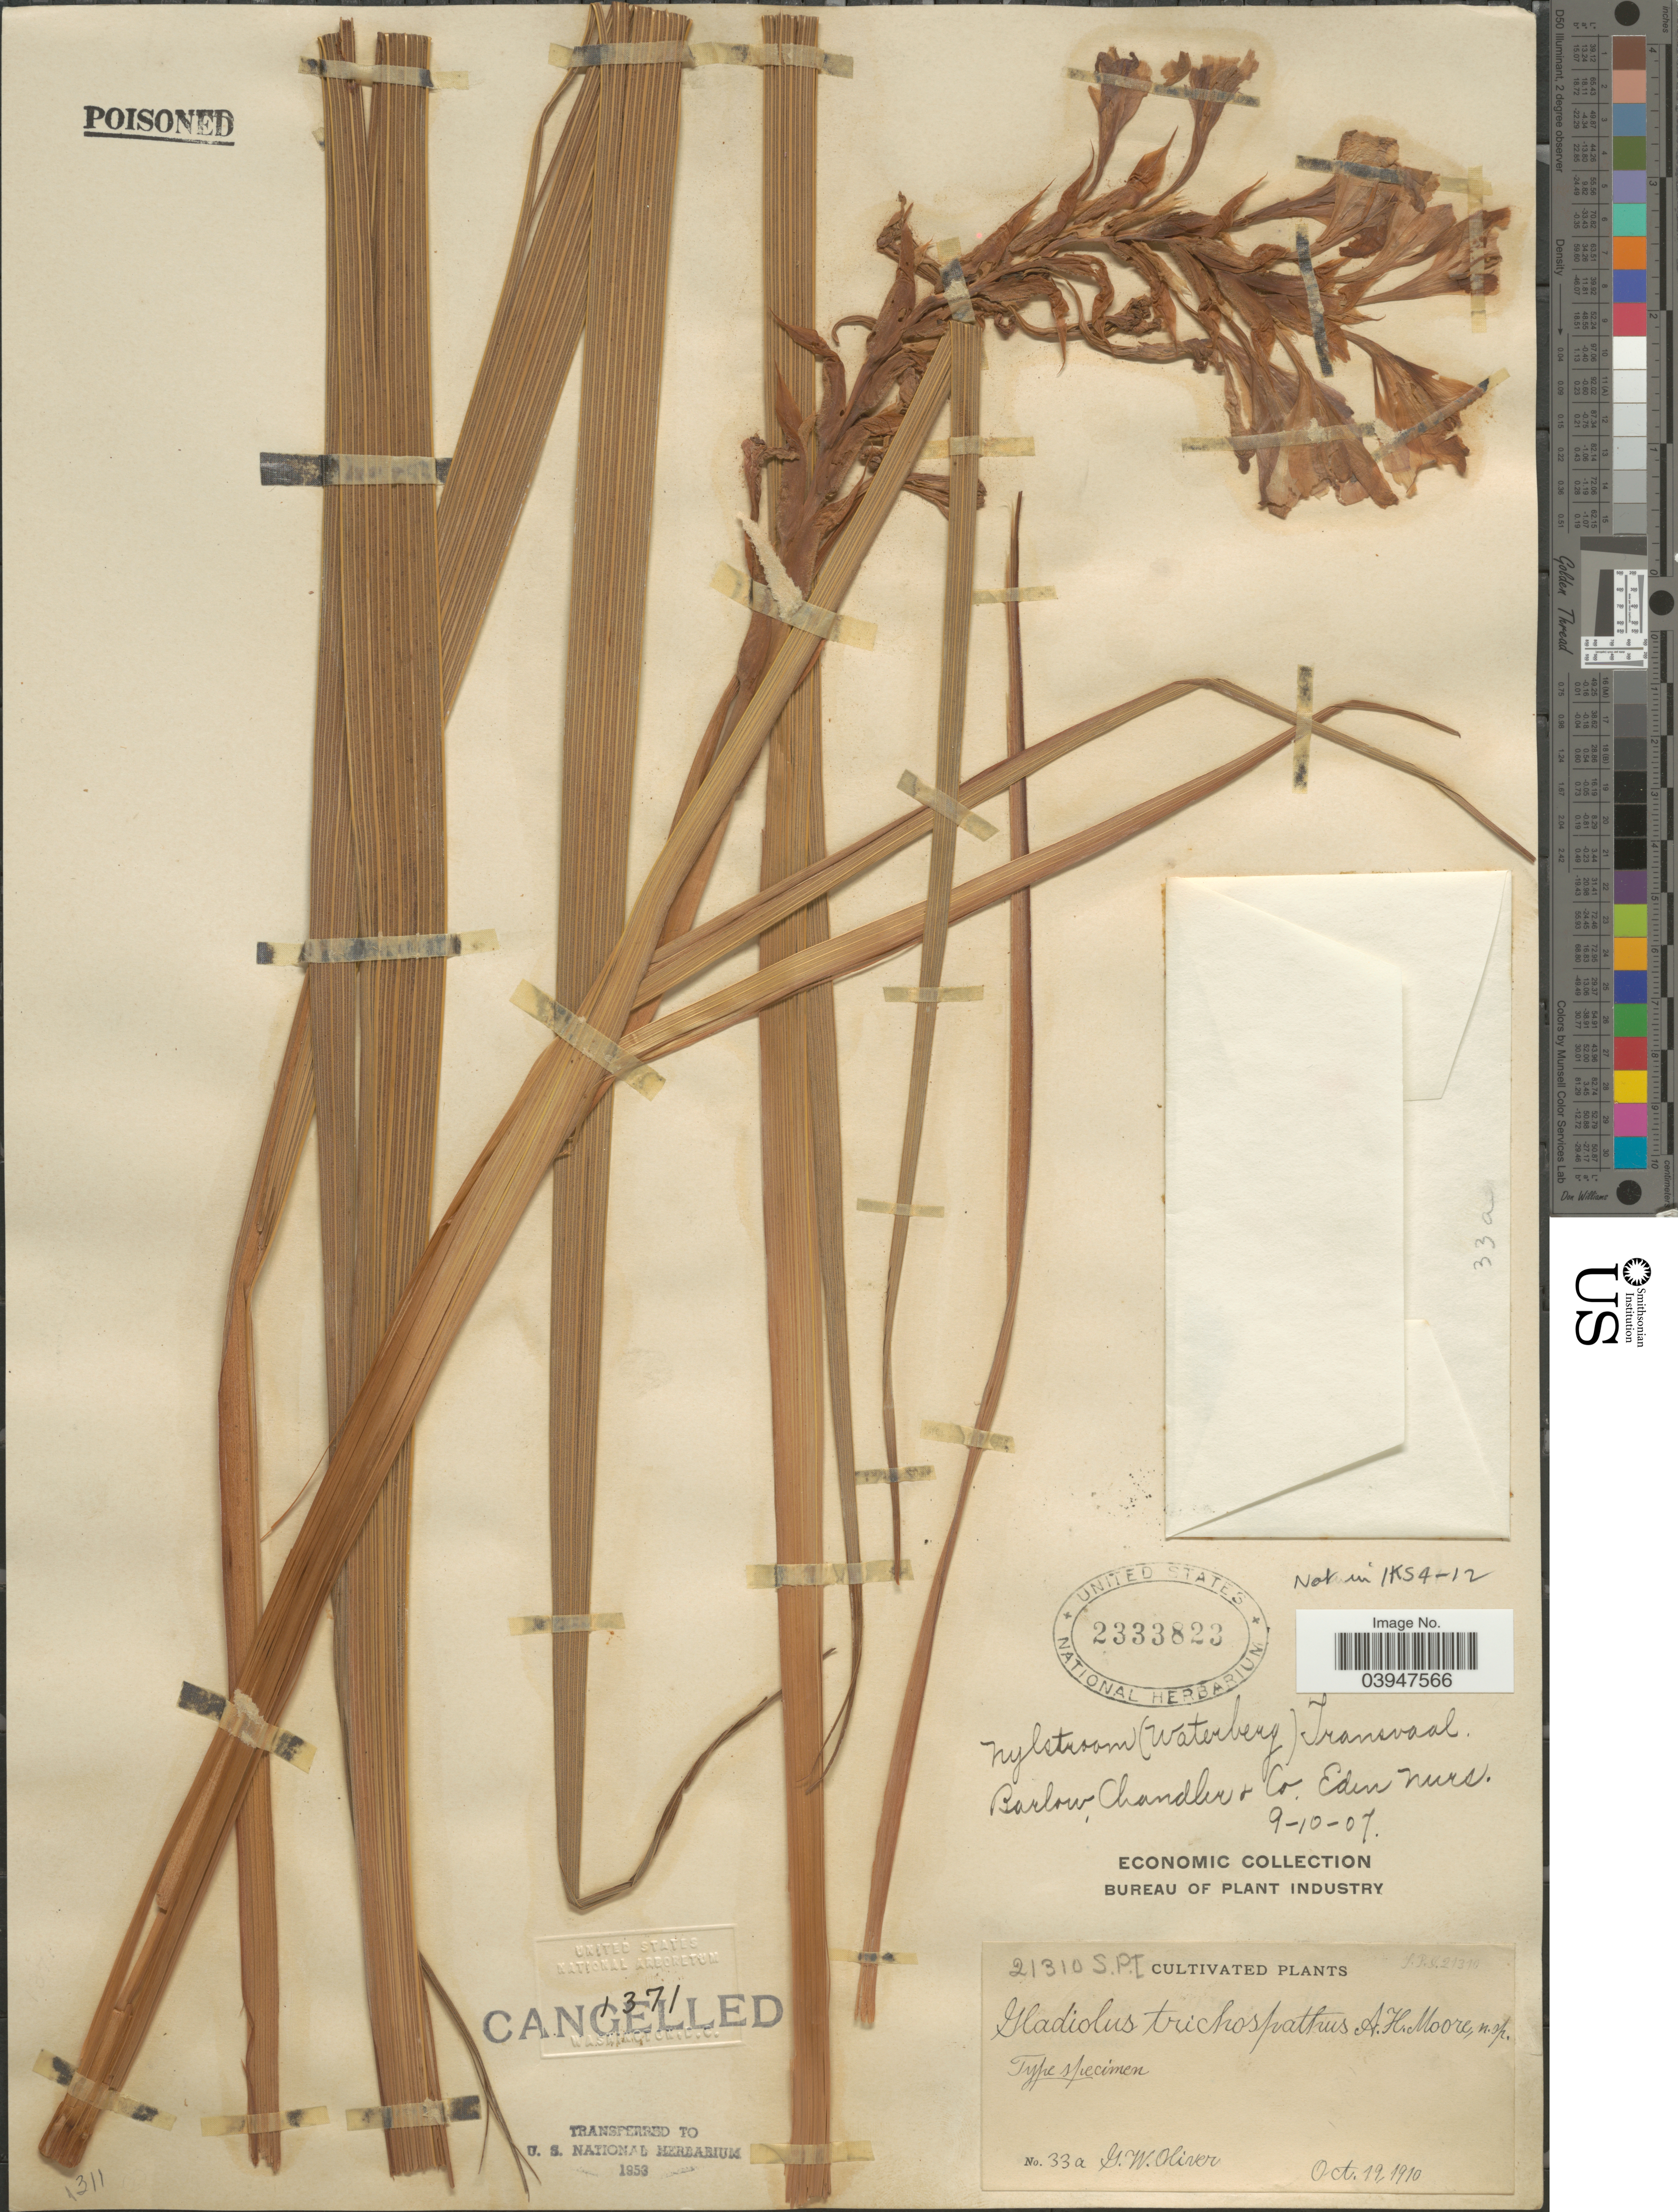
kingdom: Plantae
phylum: Tracheophyta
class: Liliopsida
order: Asparagales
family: Iridaceae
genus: Gladiolus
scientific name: Gladiolus sp.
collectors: G. W. Oliver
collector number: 33a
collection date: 1910-10-19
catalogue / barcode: US 2333823